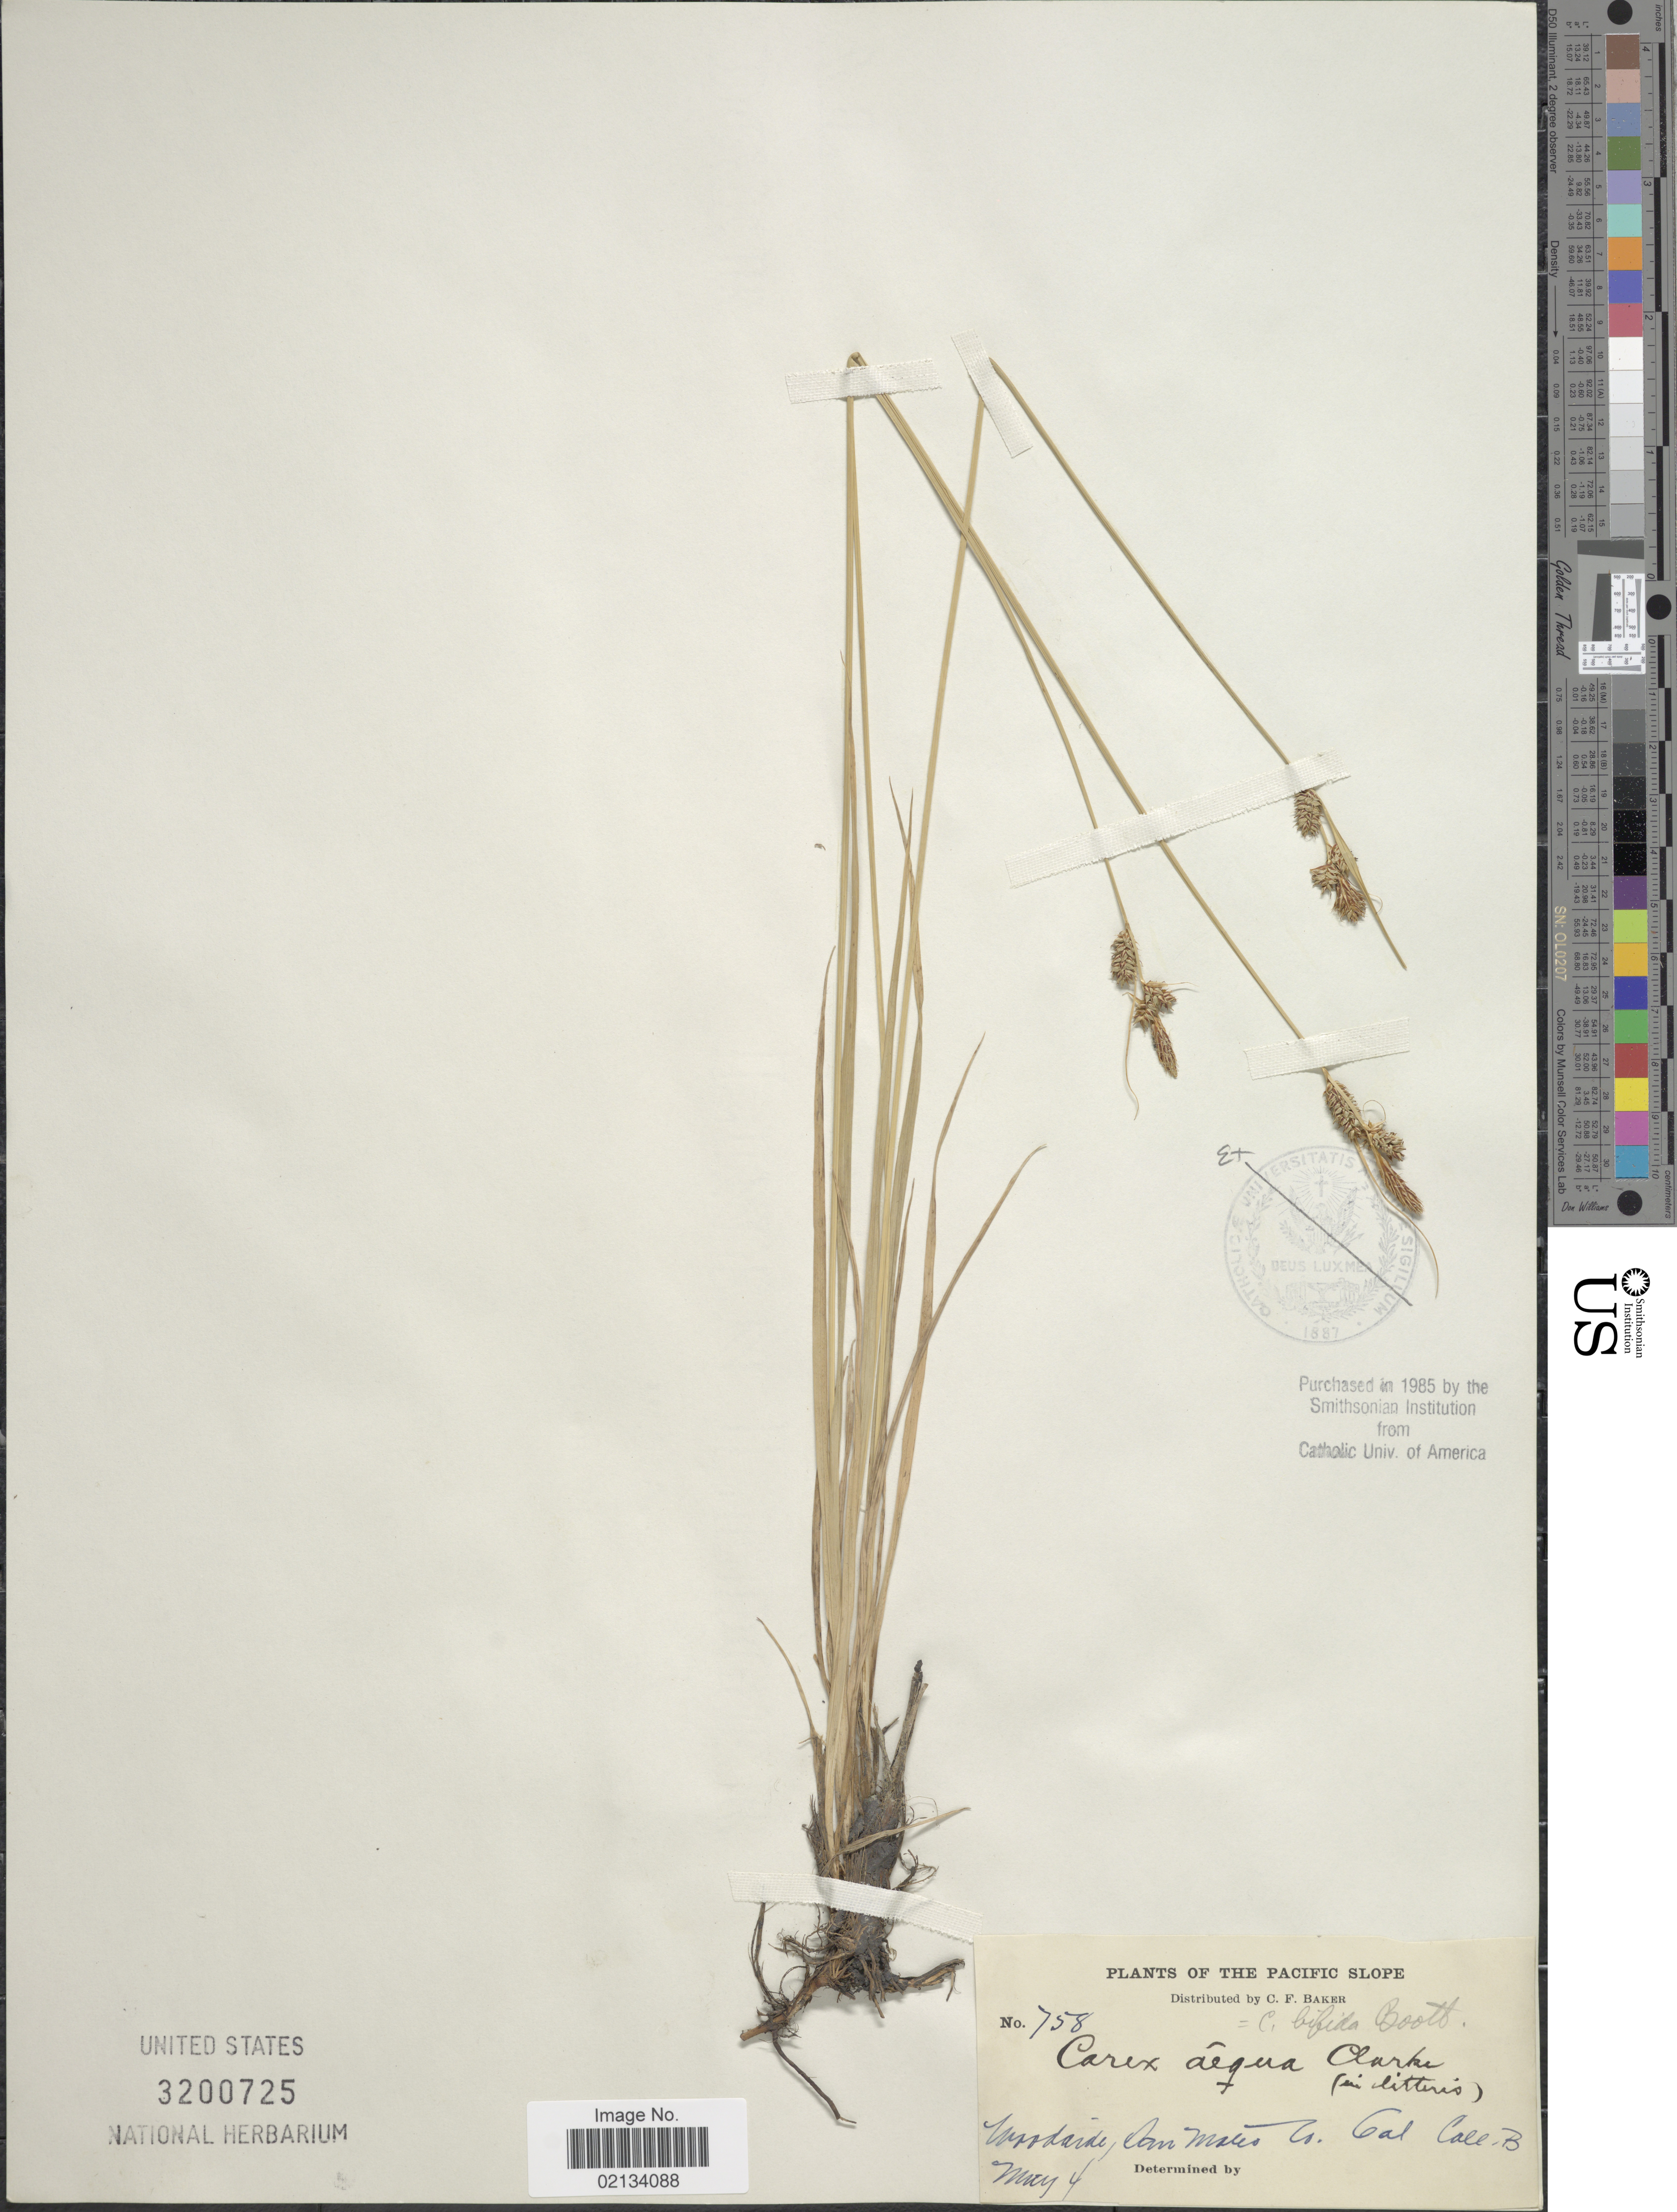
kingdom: Plantae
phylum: Tracheophyta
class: Liliopsida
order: Poales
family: Cyperaceae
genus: Carex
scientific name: Carex serratodens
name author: W. Boott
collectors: C. F. Baker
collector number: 758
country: United States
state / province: California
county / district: San Mateo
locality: The Pacific slope, woodside, San Mateo Co.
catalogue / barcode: US 3200725